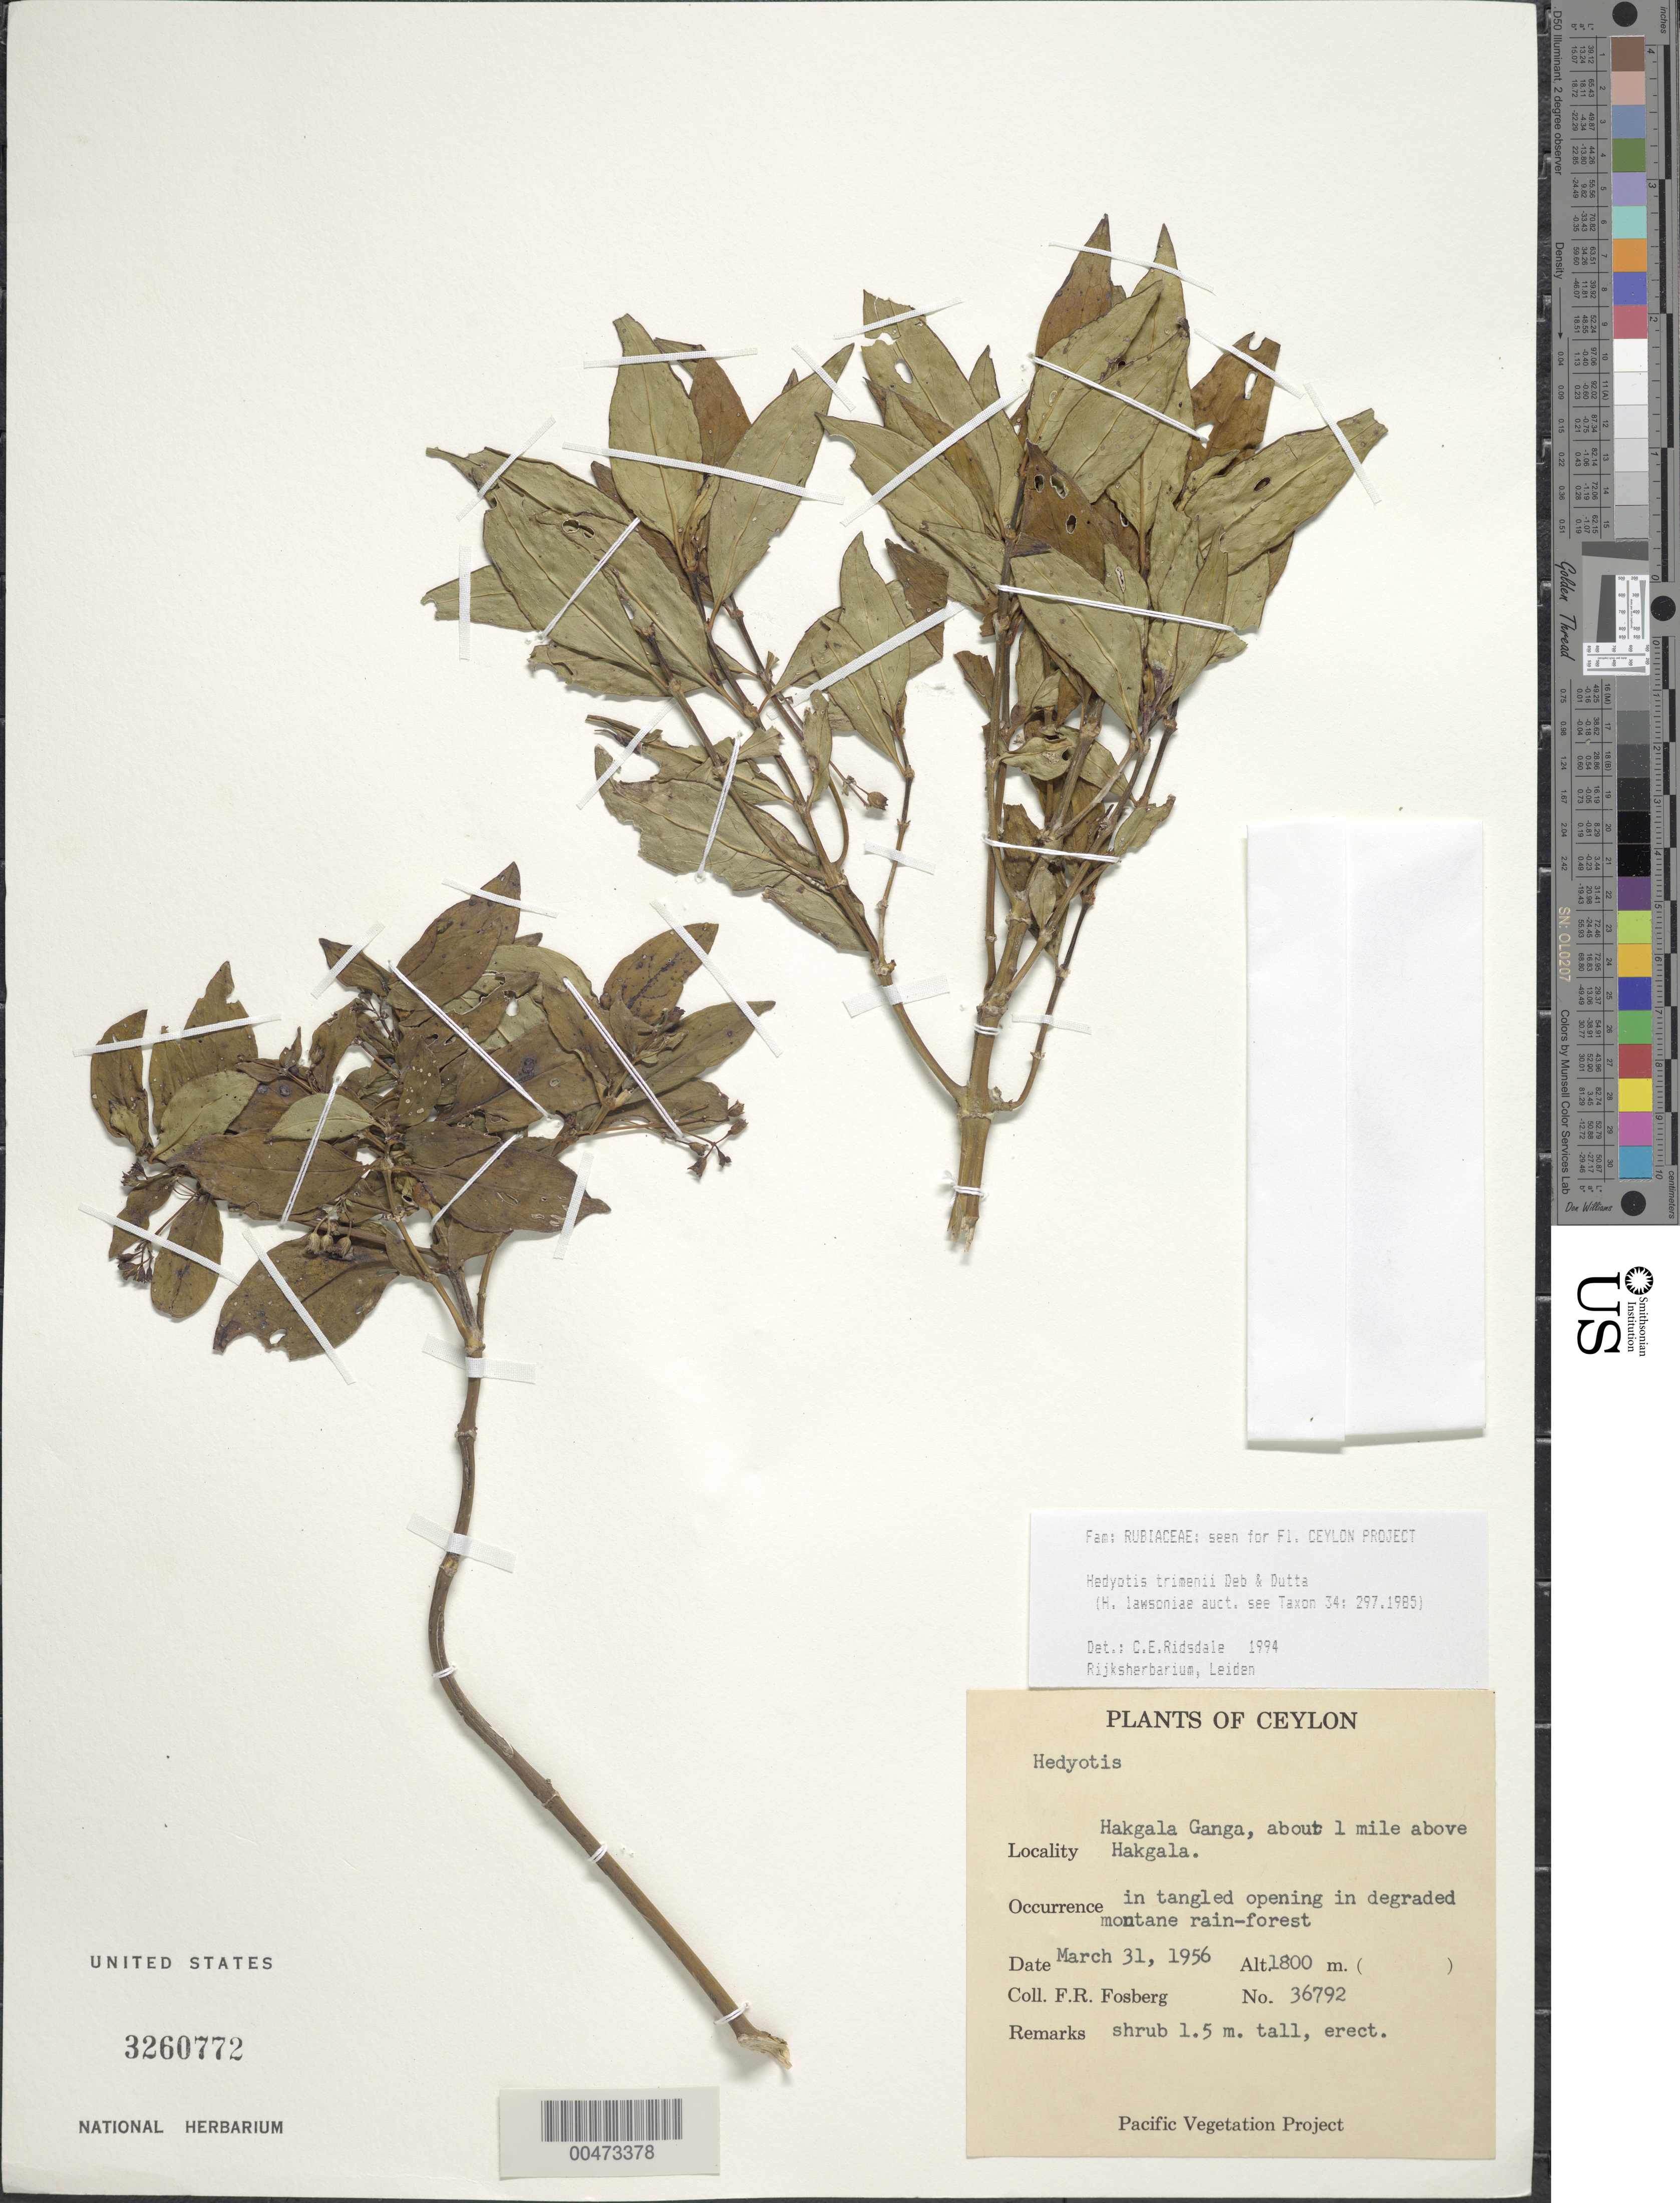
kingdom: Plantae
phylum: Tracheophyta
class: Magnoliopsida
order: Gentianales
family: Rubiaceae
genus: Hedyotis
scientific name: Hedyotis trimenii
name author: Deb & R. Dutta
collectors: F. R. Fosberg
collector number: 36792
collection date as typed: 31 Mar 1956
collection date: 1956-03-31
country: Sri Lanka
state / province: Central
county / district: Nuwara Eliya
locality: Hakgala Ganga, about 1 mi above Hakgala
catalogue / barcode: US 3260772